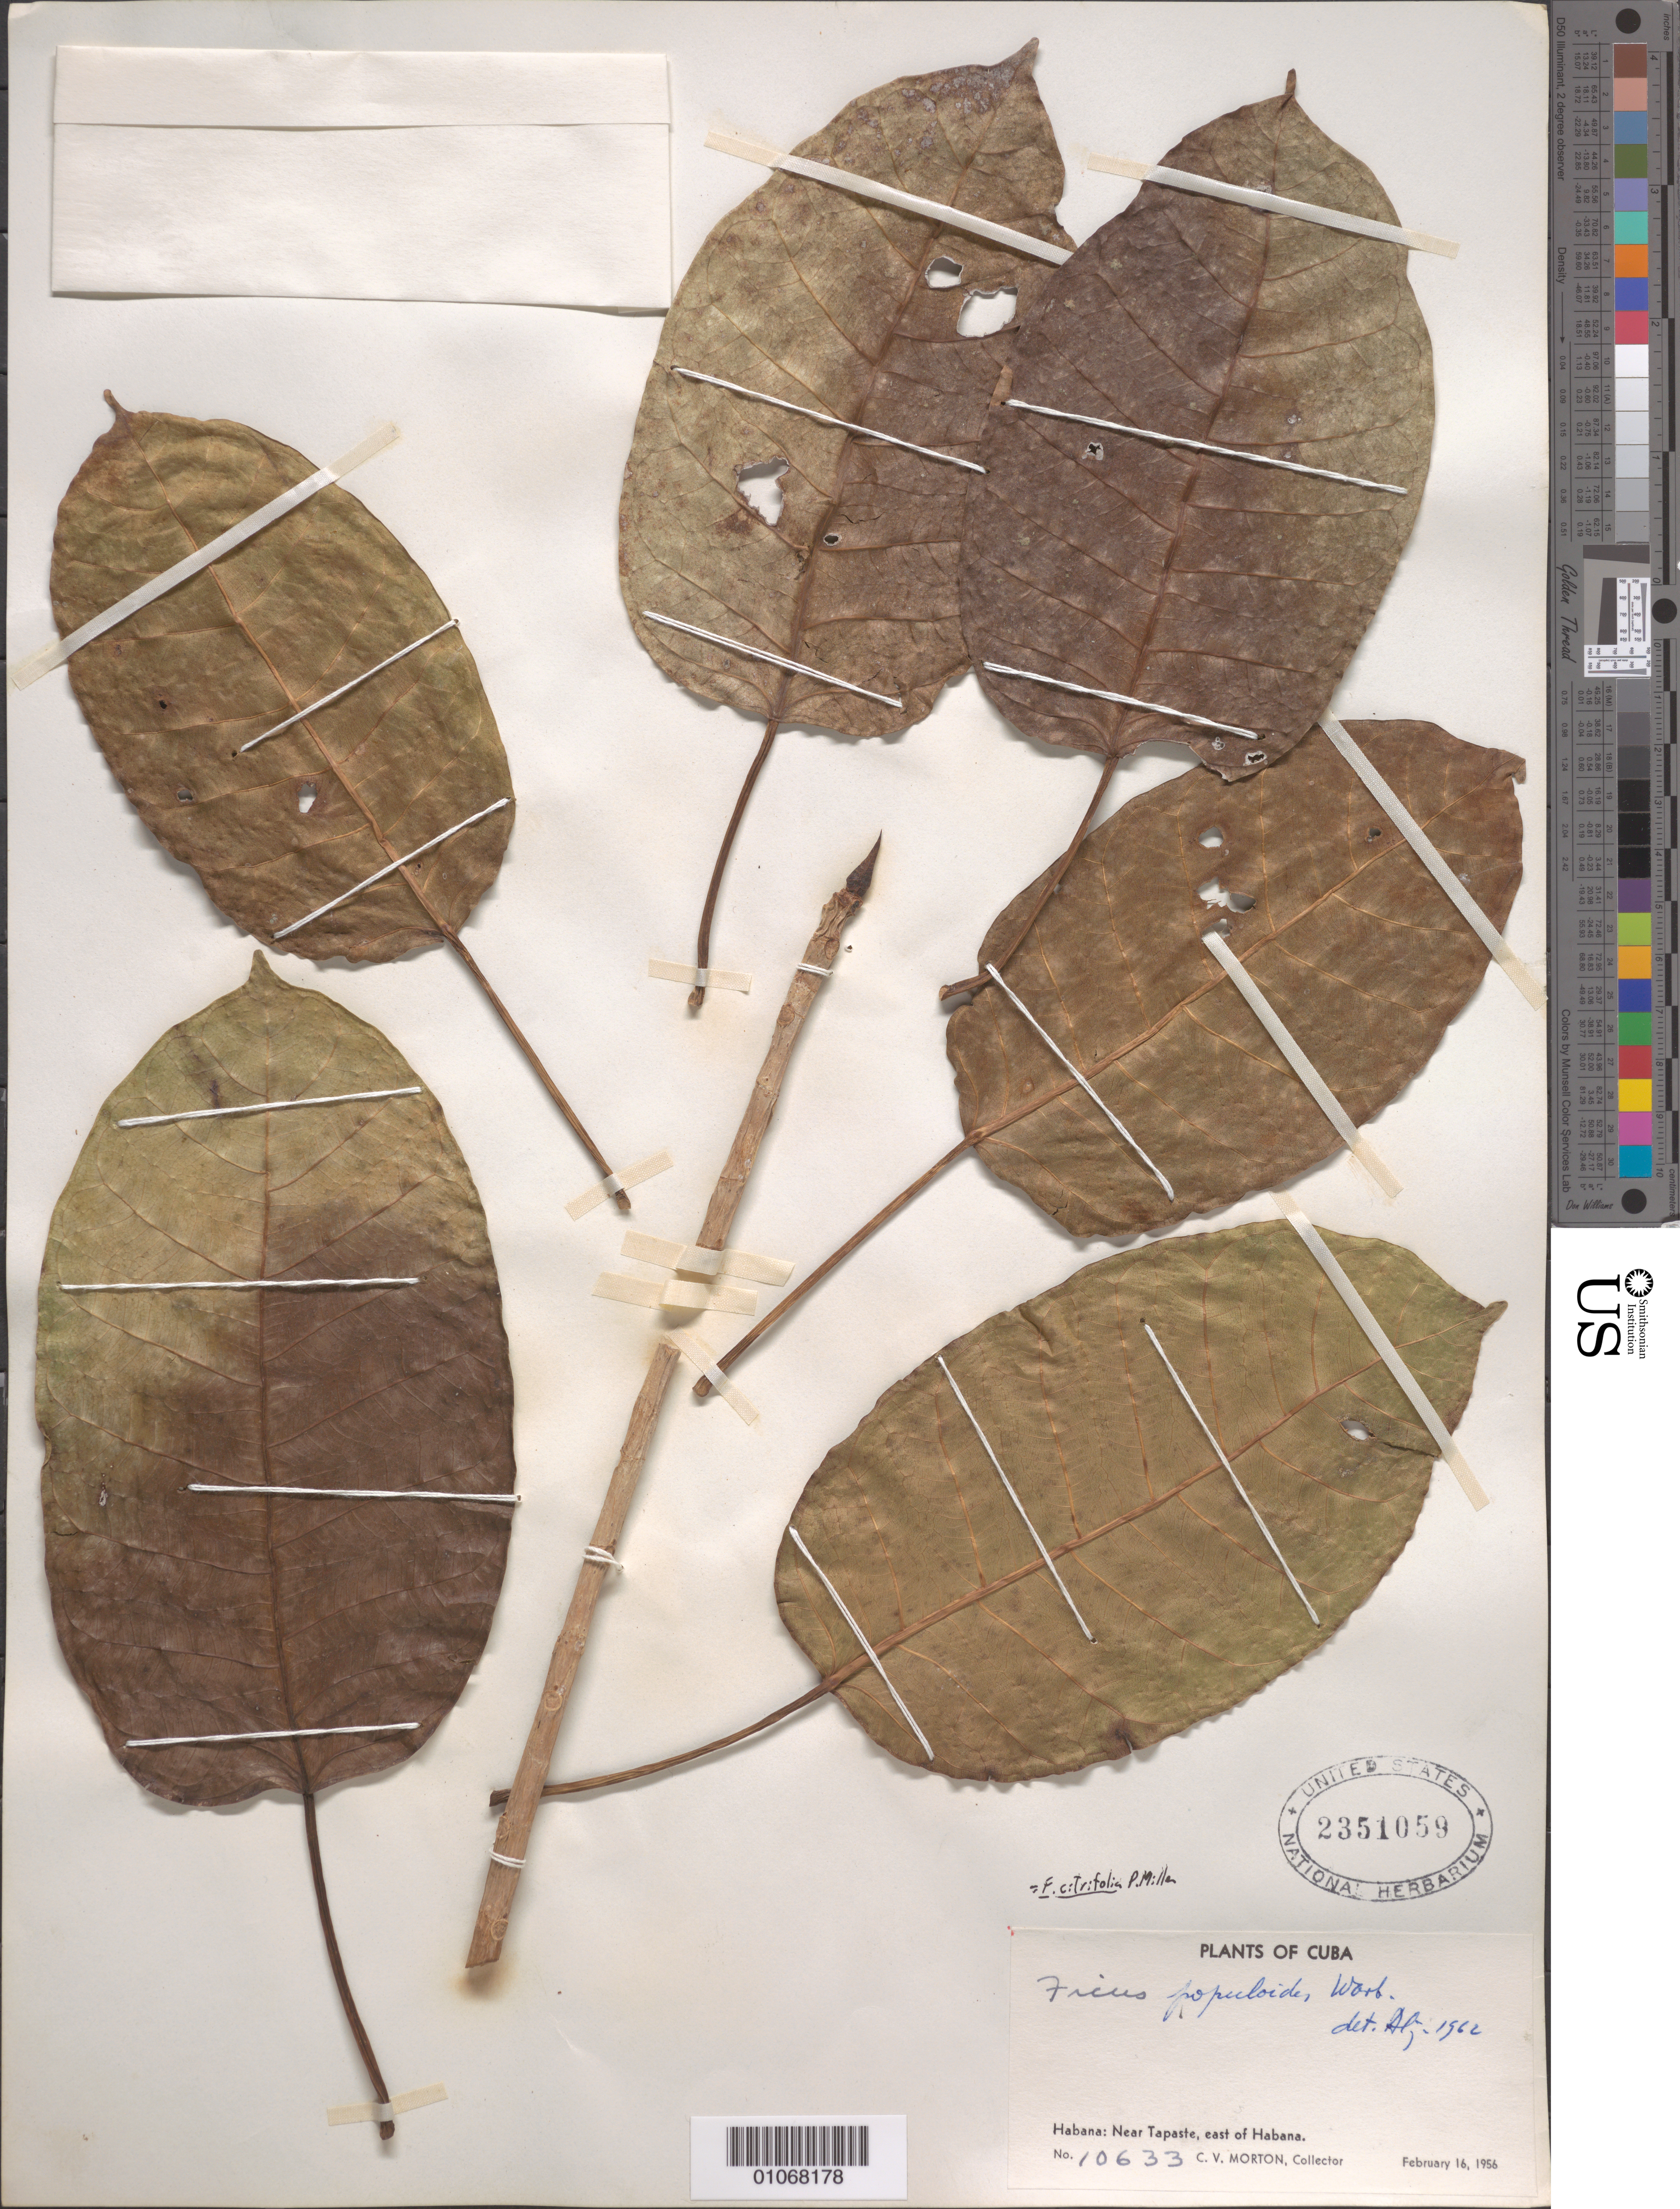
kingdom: Plantae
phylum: Tracheophyta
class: Magnoliopsida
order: Rosales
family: Moraceae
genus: Ficus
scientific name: Ficus citrifolia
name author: Mill.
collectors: C. V. Morton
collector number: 10633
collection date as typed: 16 Feb 1956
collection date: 1956-02-16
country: Cuba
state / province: La Habana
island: Cuba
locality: Near Tapaste, easr of La Habana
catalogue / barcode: US 2351059